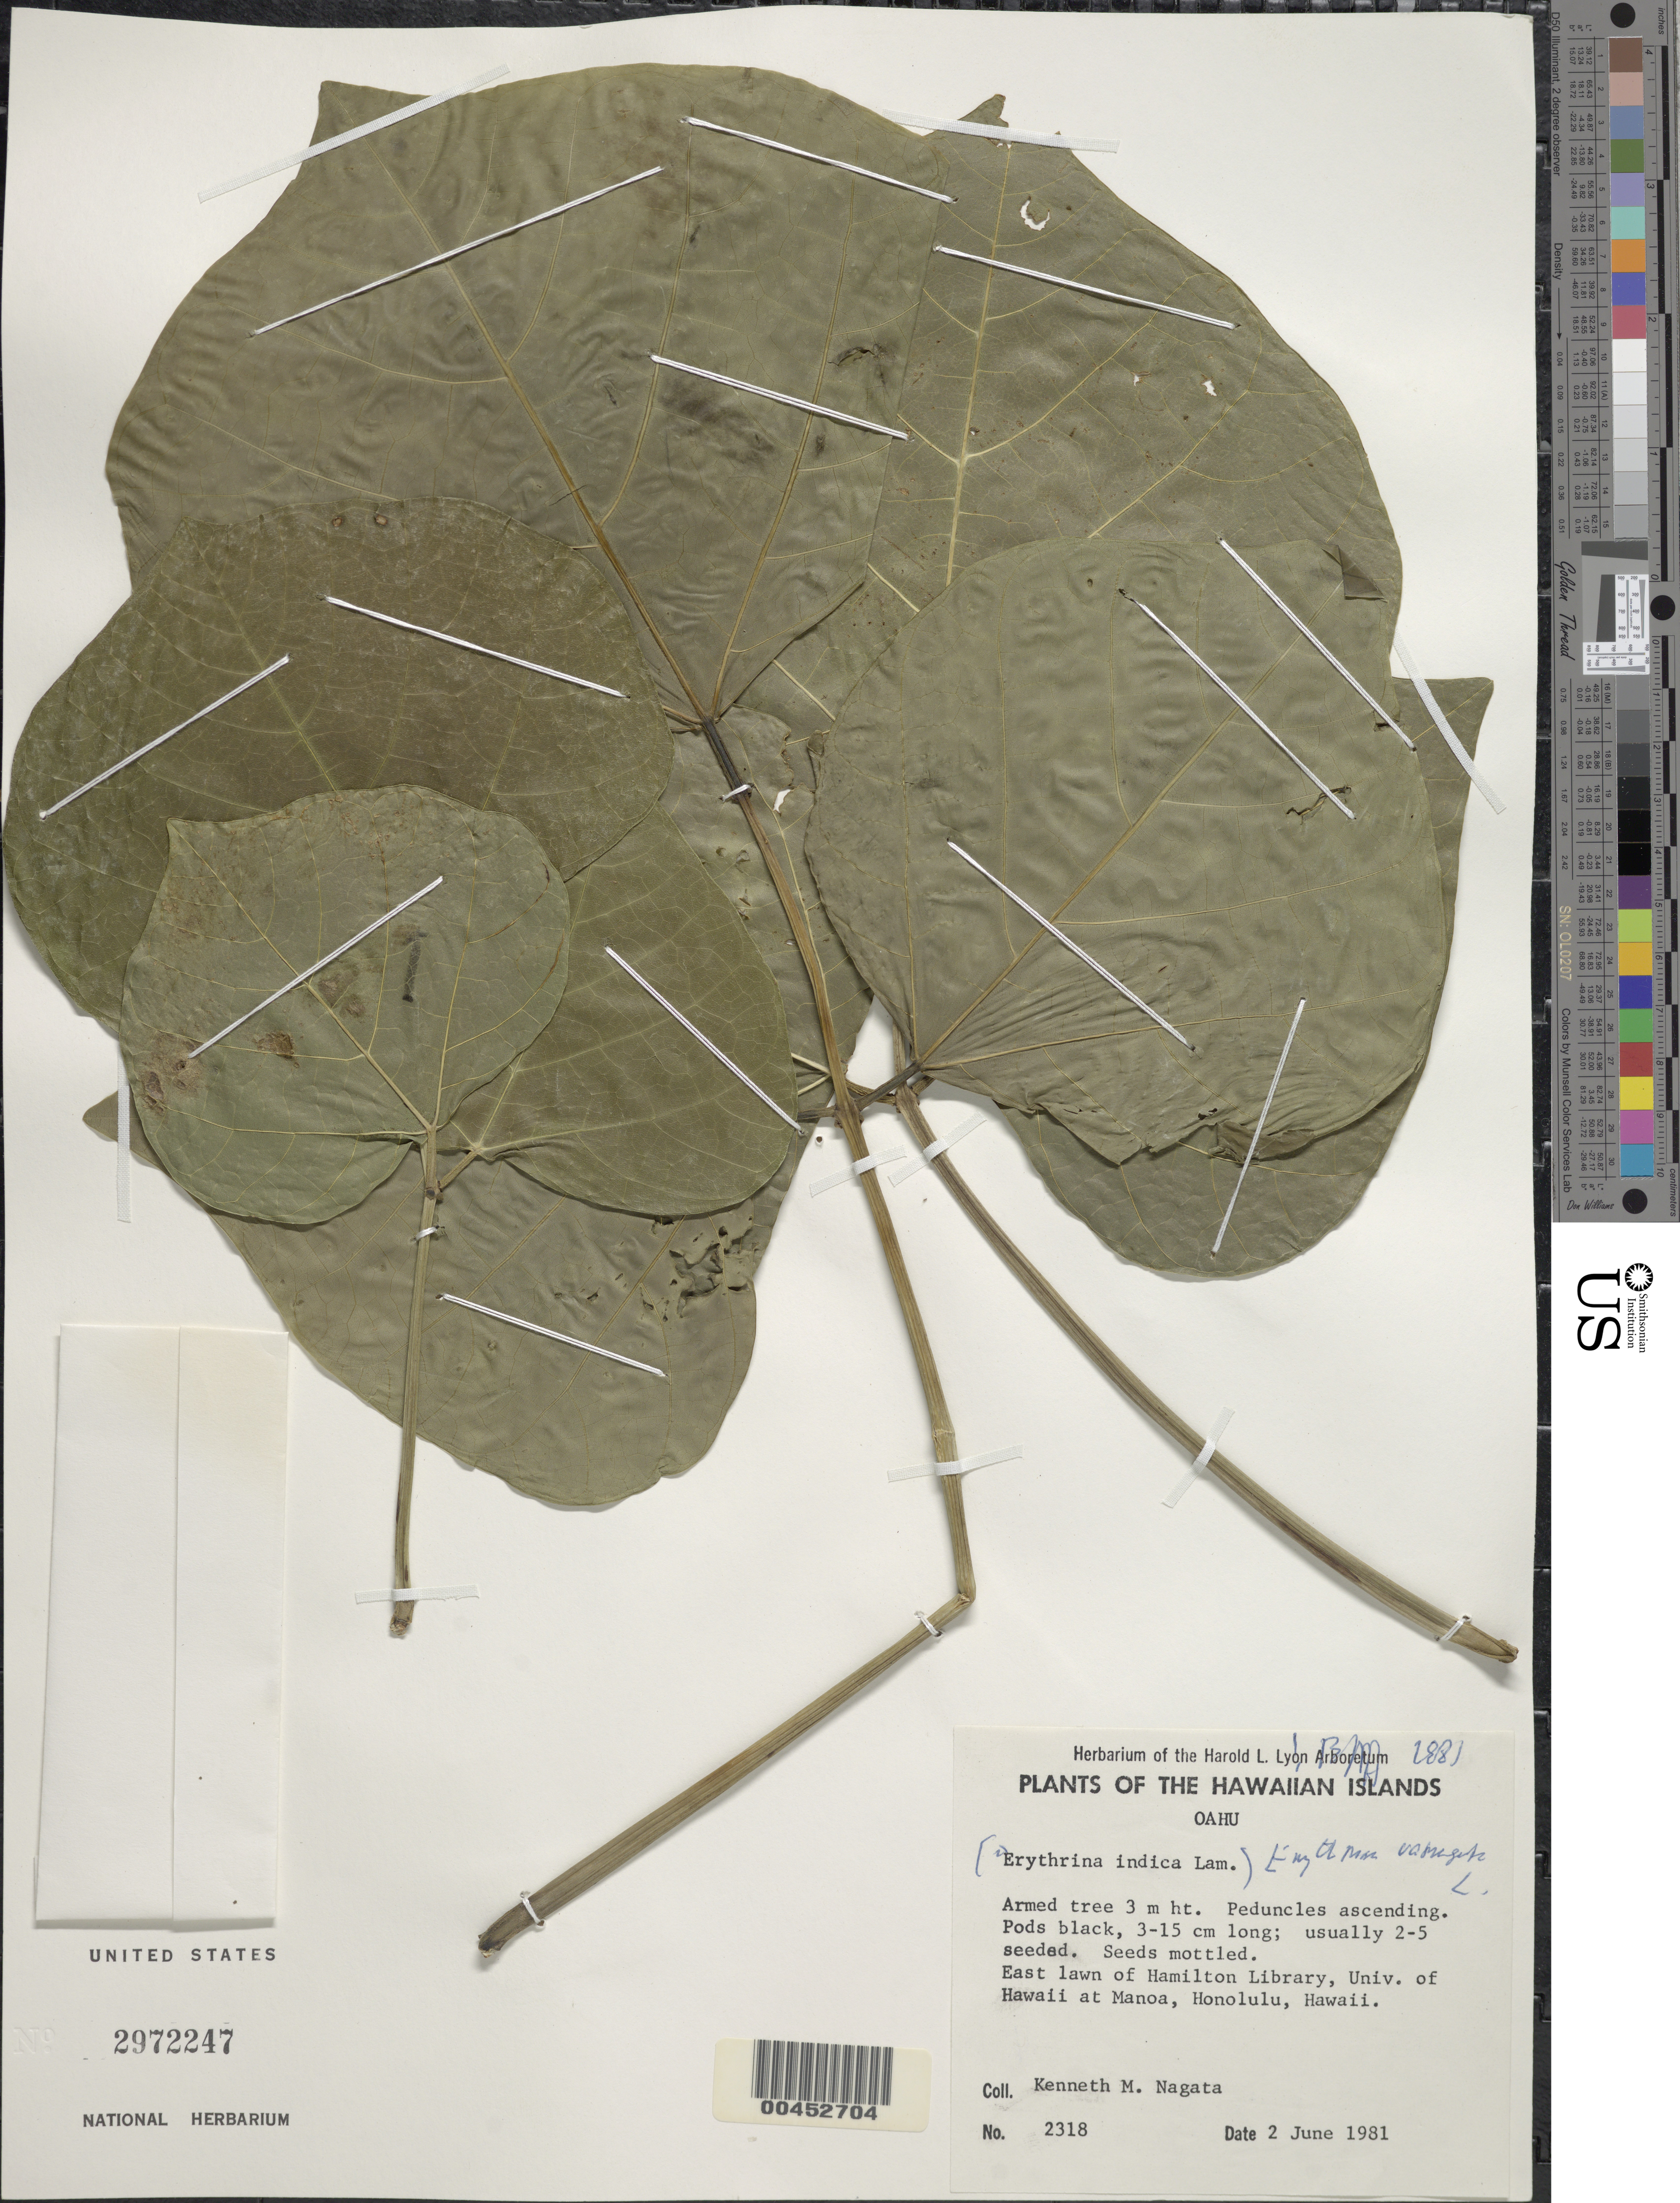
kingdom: Plantae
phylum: Tracheophyta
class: Magnoliopsida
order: Fabales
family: Fabaceae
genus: Erythrina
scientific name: Erythrina variegata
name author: L.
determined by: M., B. F.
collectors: K. Nagata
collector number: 2318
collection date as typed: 2 Jun 1981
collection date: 1981-06-02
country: United States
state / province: Hawaii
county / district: Honolulu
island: Oahu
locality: East lawn of Hamilton Library, University of Hawaii at Manoa, Honolulu.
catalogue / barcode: US 2972247